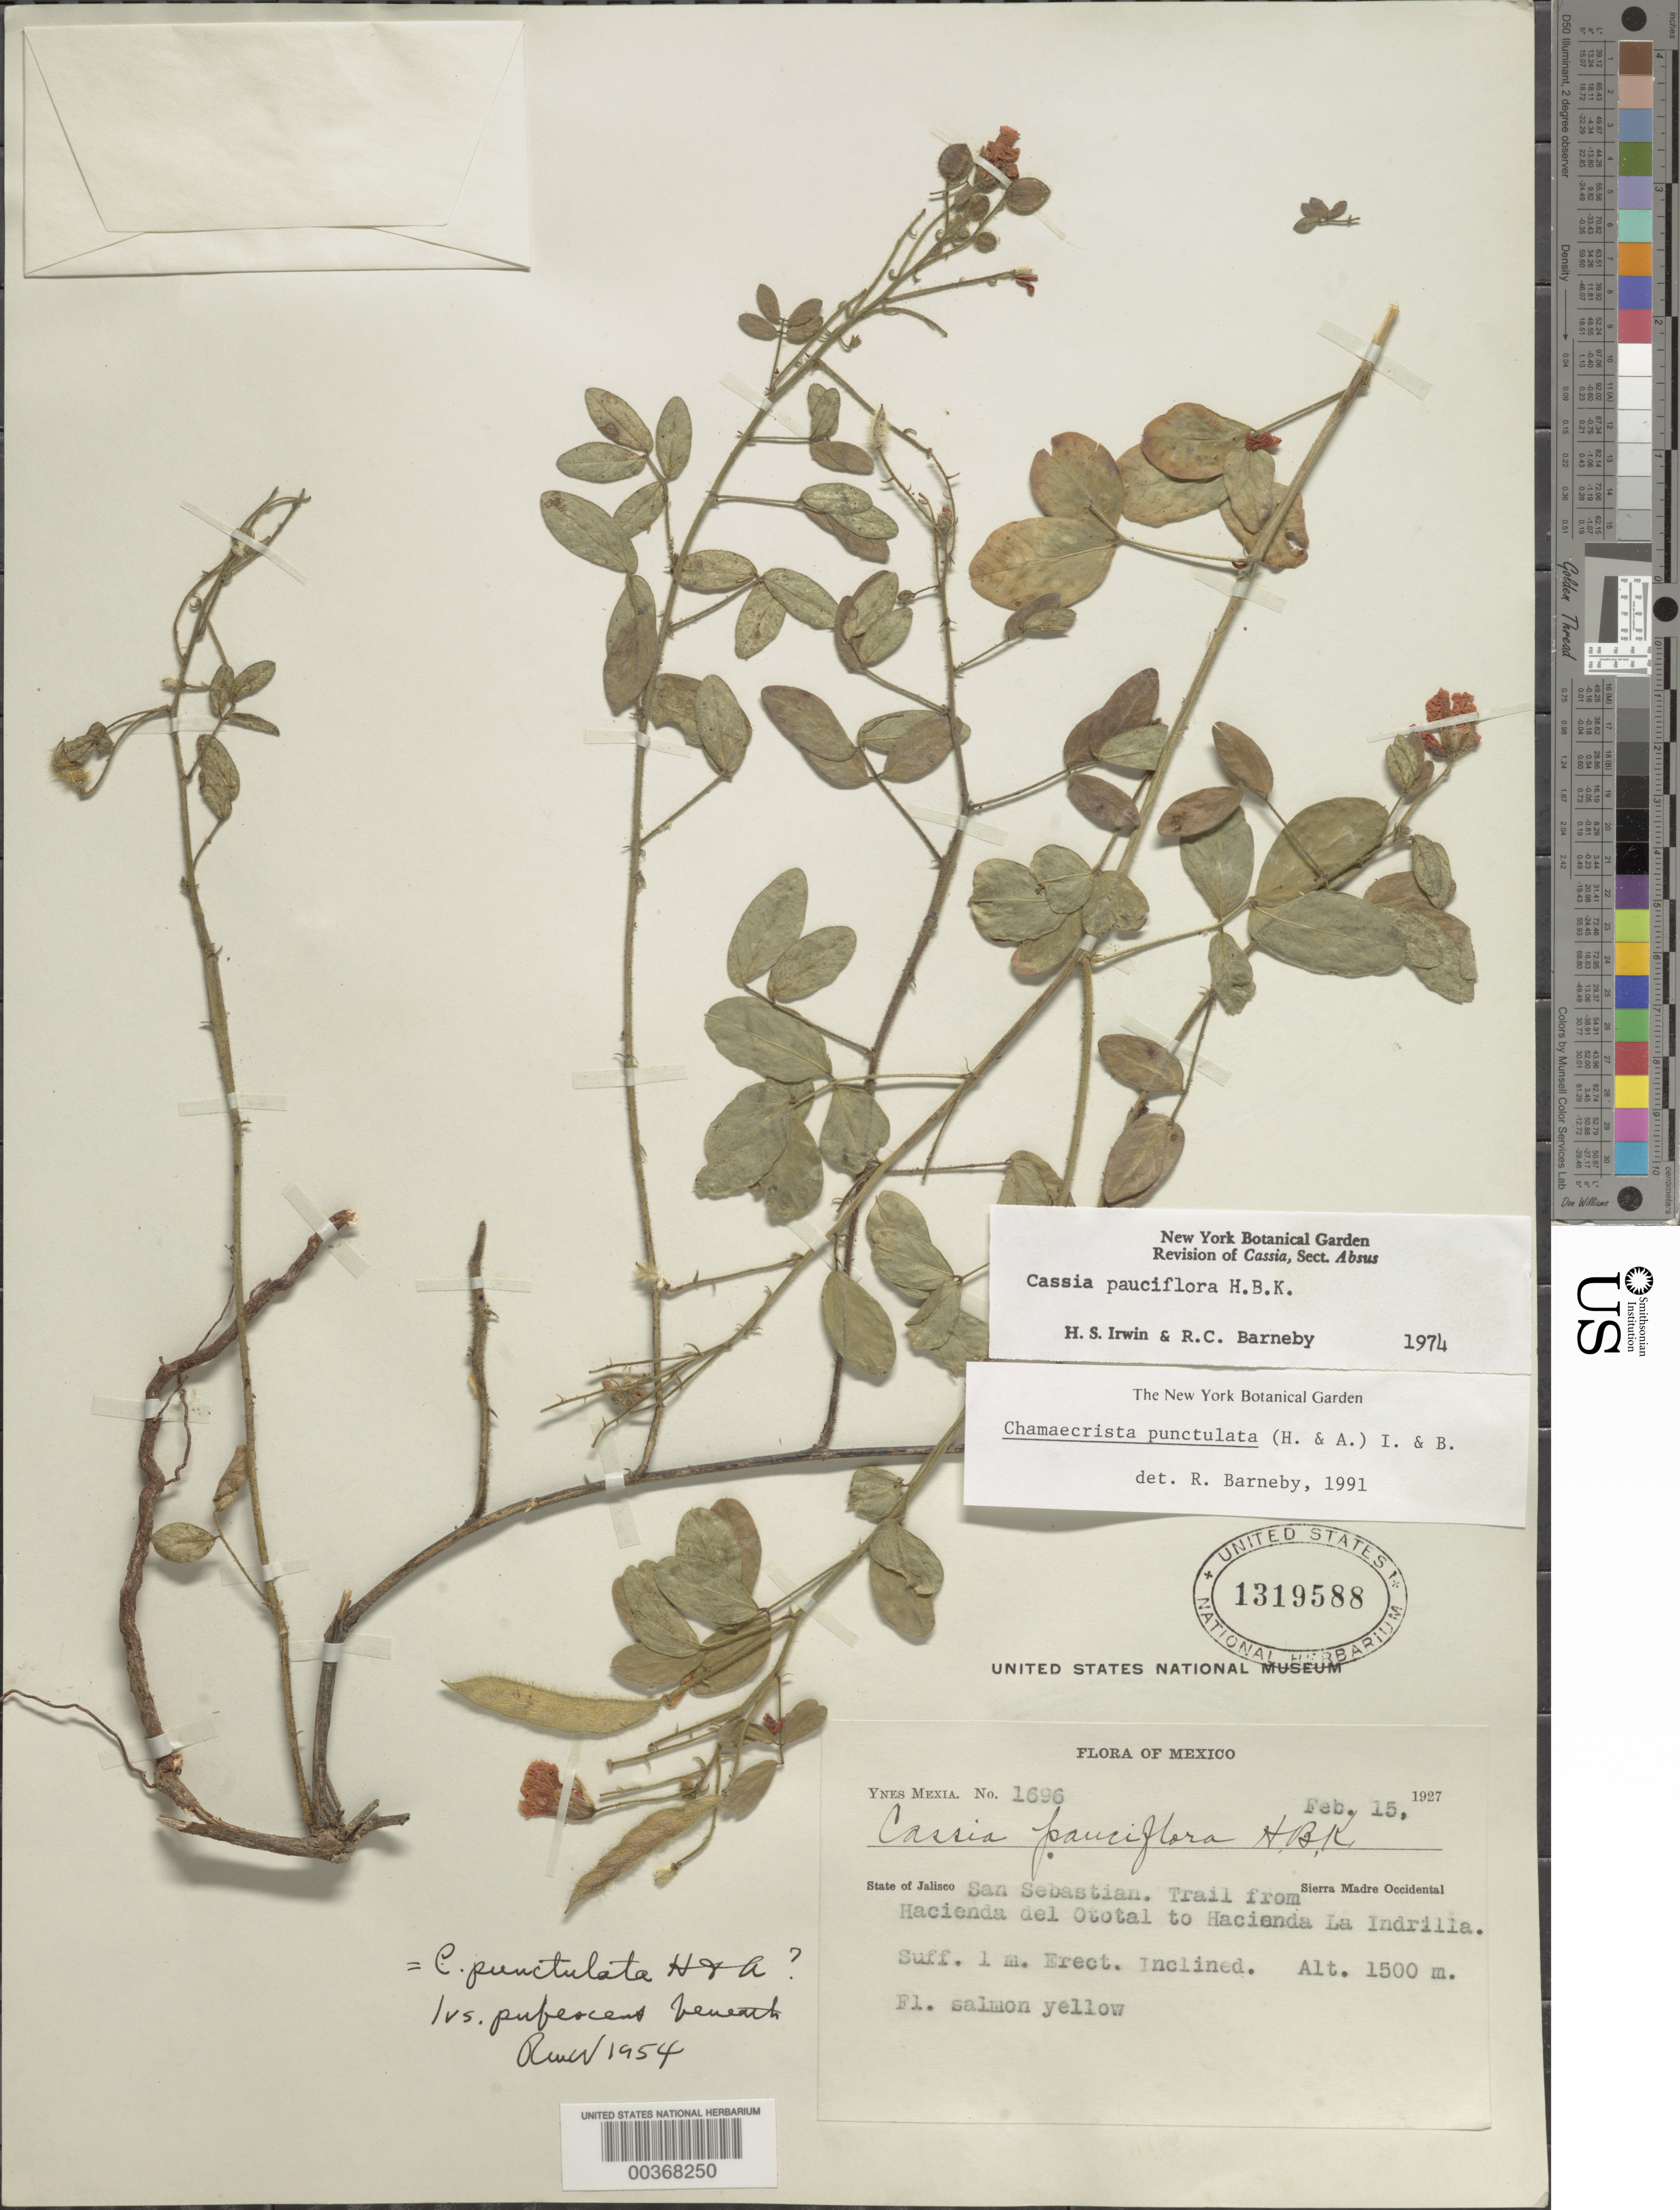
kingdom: Plantae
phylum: Tracheophyta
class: Magnoliopsida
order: Fabales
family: Fabaceae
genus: Chamaecrista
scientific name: Chamaecrista punctulata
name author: (Hook. & Arn.) H.S. Irwin & Barneby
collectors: Y. Mexia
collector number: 1696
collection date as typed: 15 Feb 1927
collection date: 1927-02-15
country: Mexico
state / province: Jalisco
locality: San Sebastian; trail from Hacienda del Ototal to Hacienda La Indrilla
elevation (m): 1500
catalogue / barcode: US 1319588